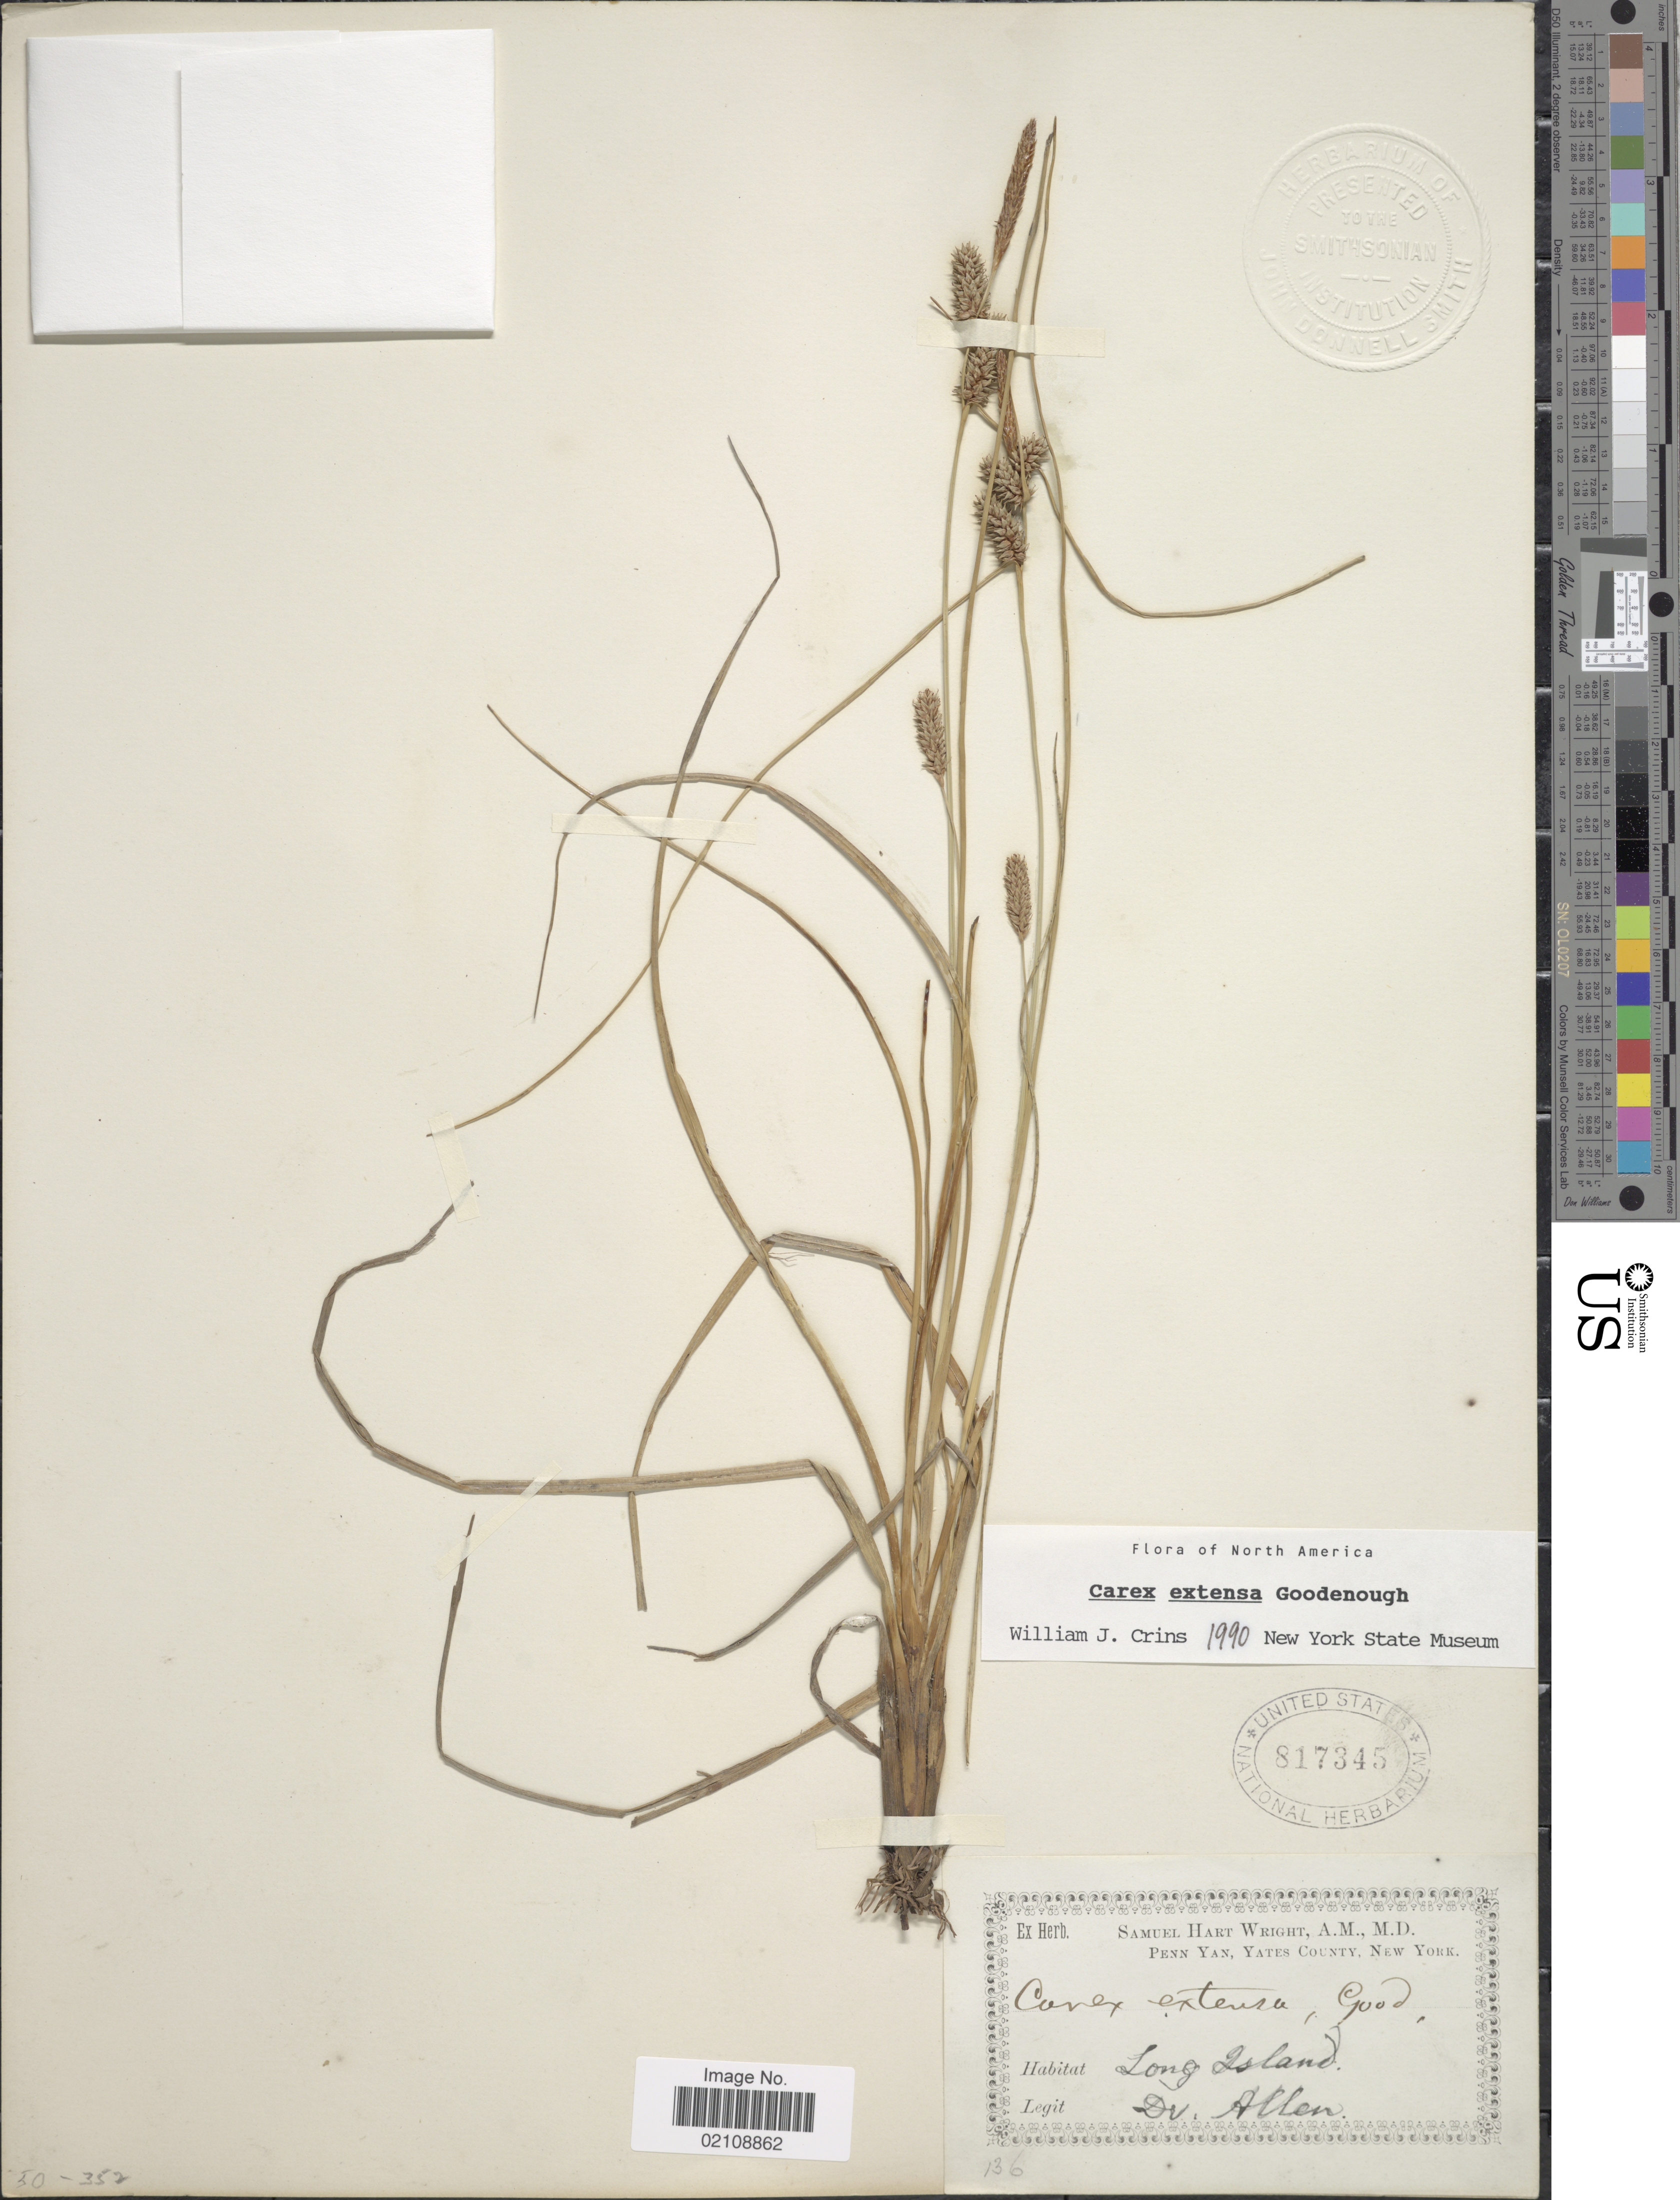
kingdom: Plantae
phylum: Tracheophyta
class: Liliopsida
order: Poales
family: Cyperaceae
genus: Carex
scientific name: Carex extensa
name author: Gooden.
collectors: -- Allen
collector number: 136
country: United States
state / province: New York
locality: Long Island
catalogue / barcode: US 817345